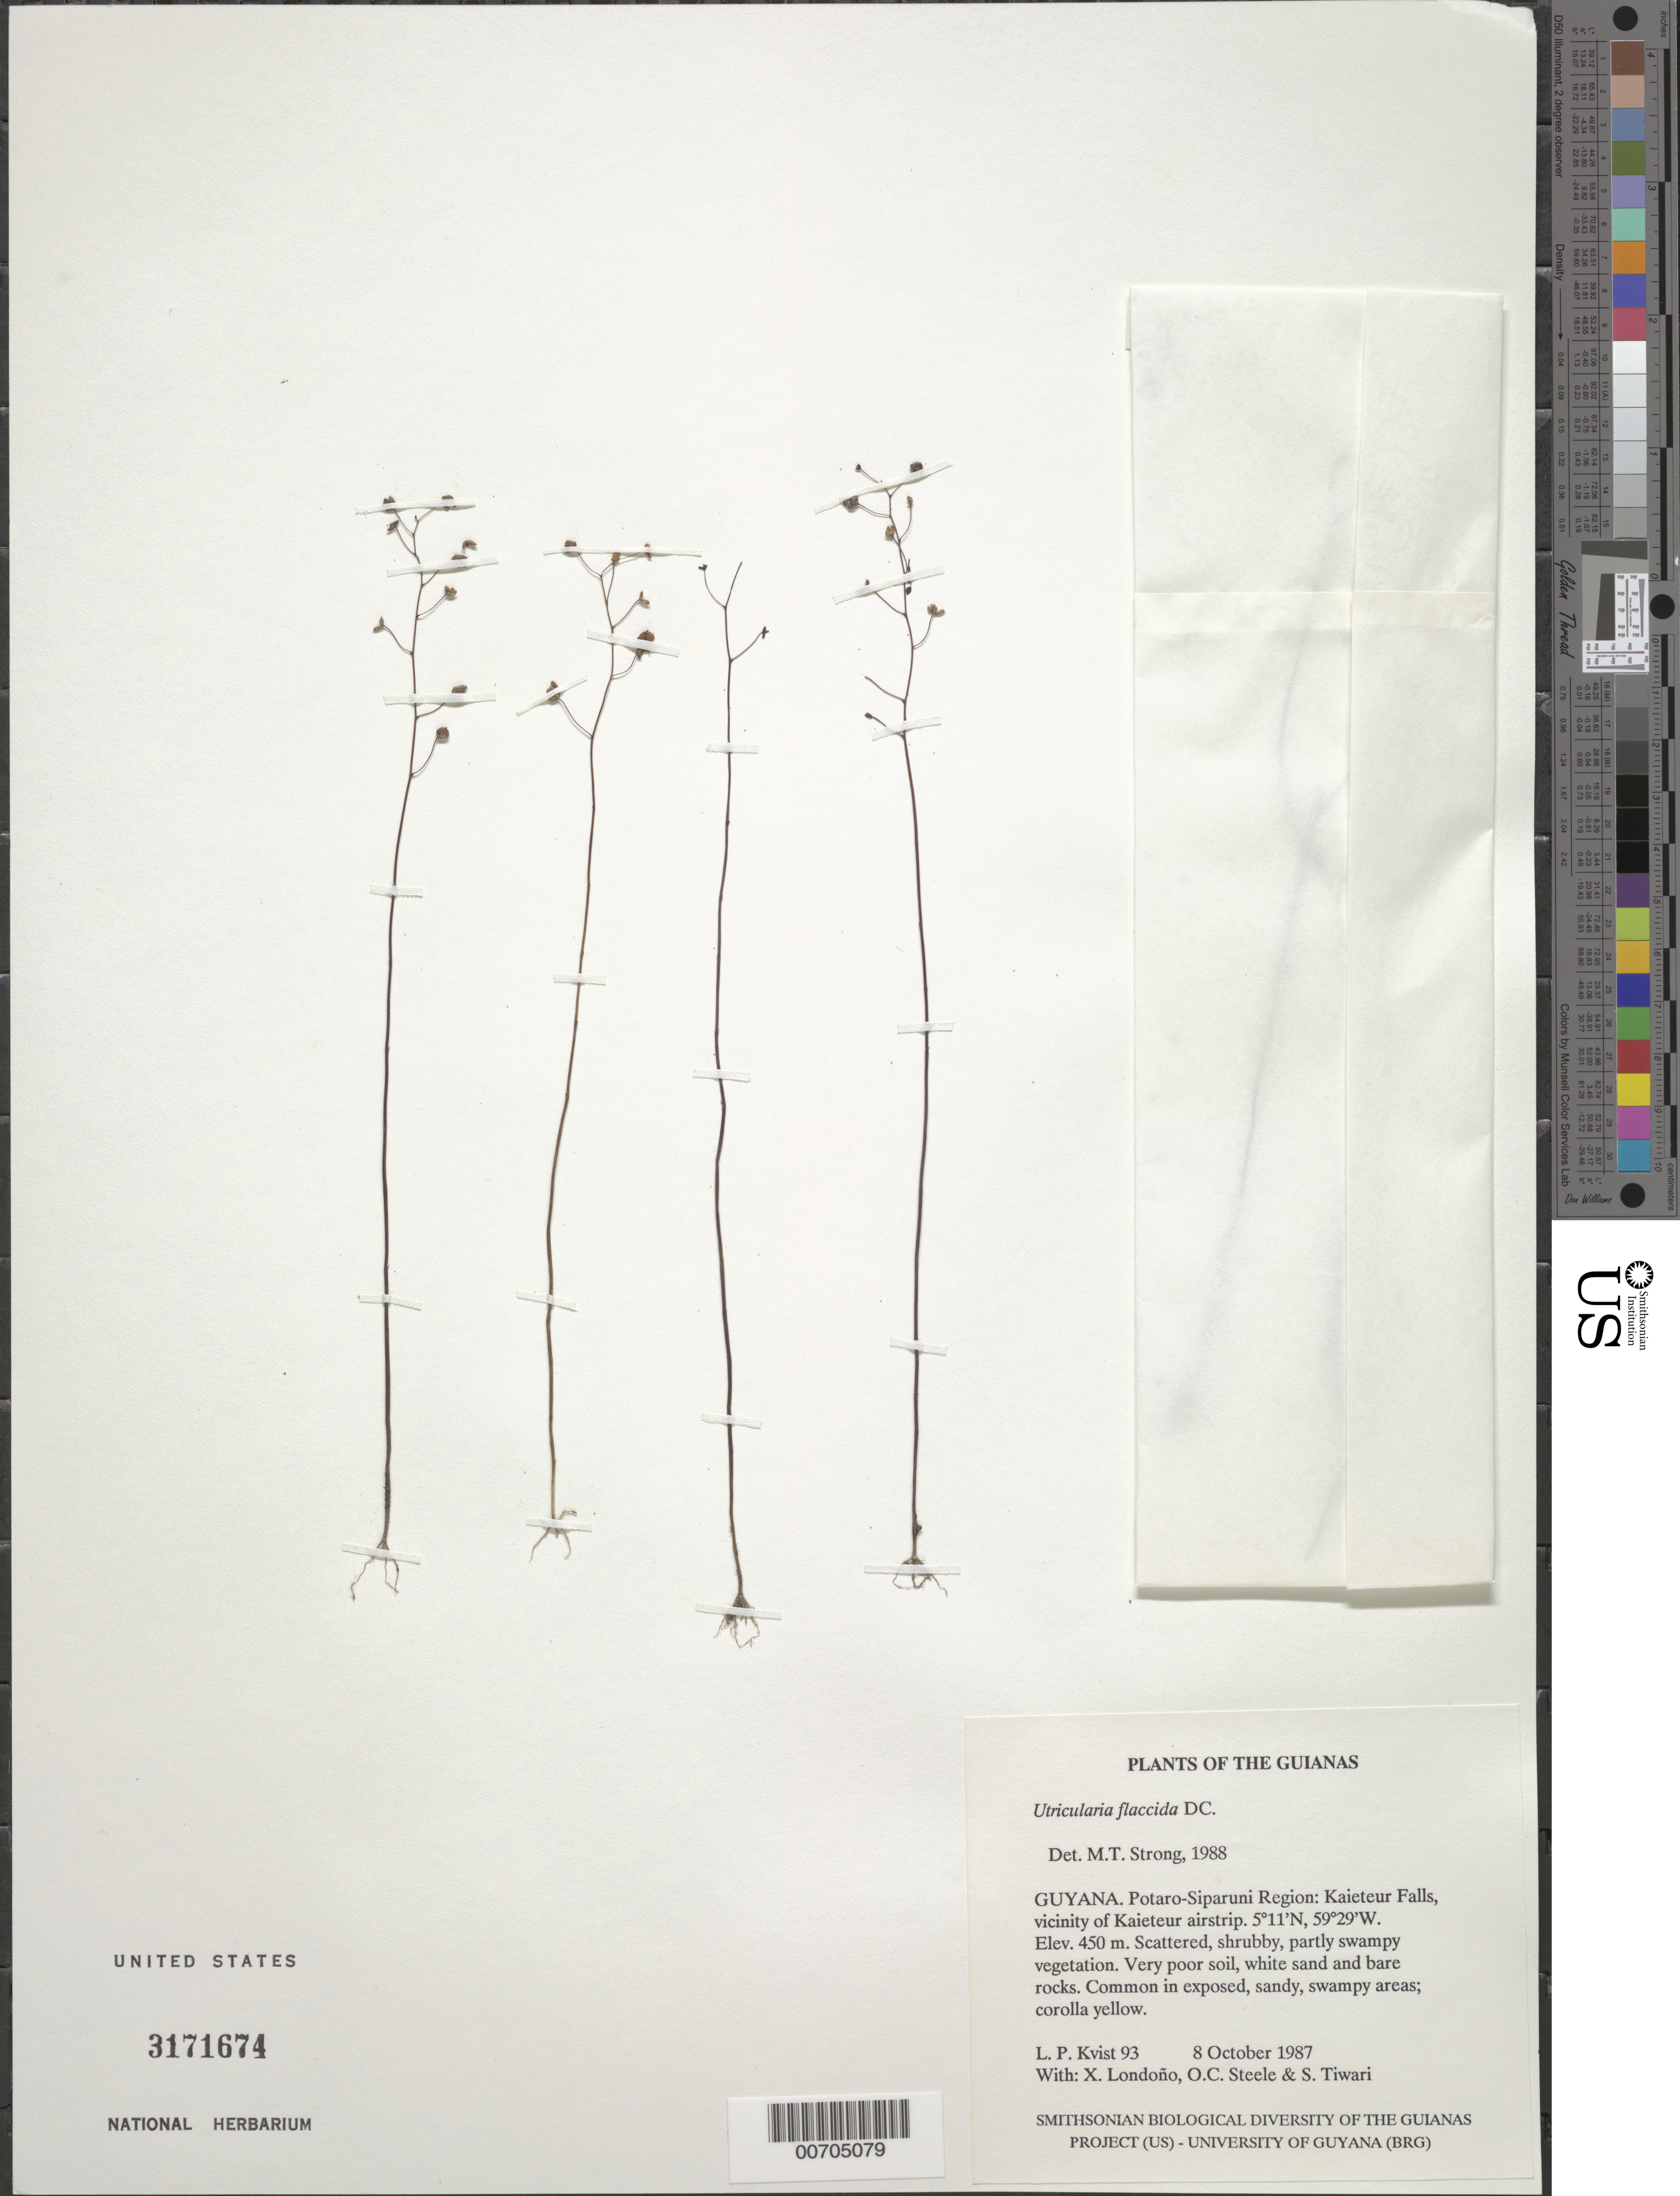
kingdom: Plantae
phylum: Tracheophyta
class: Magnoliopsida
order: Lamiales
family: Lentibulariaceae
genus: Utricularia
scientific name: Utricularia flaccida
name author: A. DC.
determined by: Strong, M. T., (US), Smithsonian Institution - National Museum of Natural History (UNITED STATES)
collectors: L. P. Kvist, X. Londoño, O. C. Steele & S. Tiwari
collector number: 93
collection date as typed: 8 October 1987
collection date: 1987-10-08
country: Guyana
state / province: Potaro-Siparuni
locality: Kaieteur Falls, vicinity of Kaieteur airstrip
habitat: Scattered, shrubby, partly swampy vegetation. Very poor soil, white sand and bare rocks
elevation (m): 450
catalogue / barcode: US 3171674